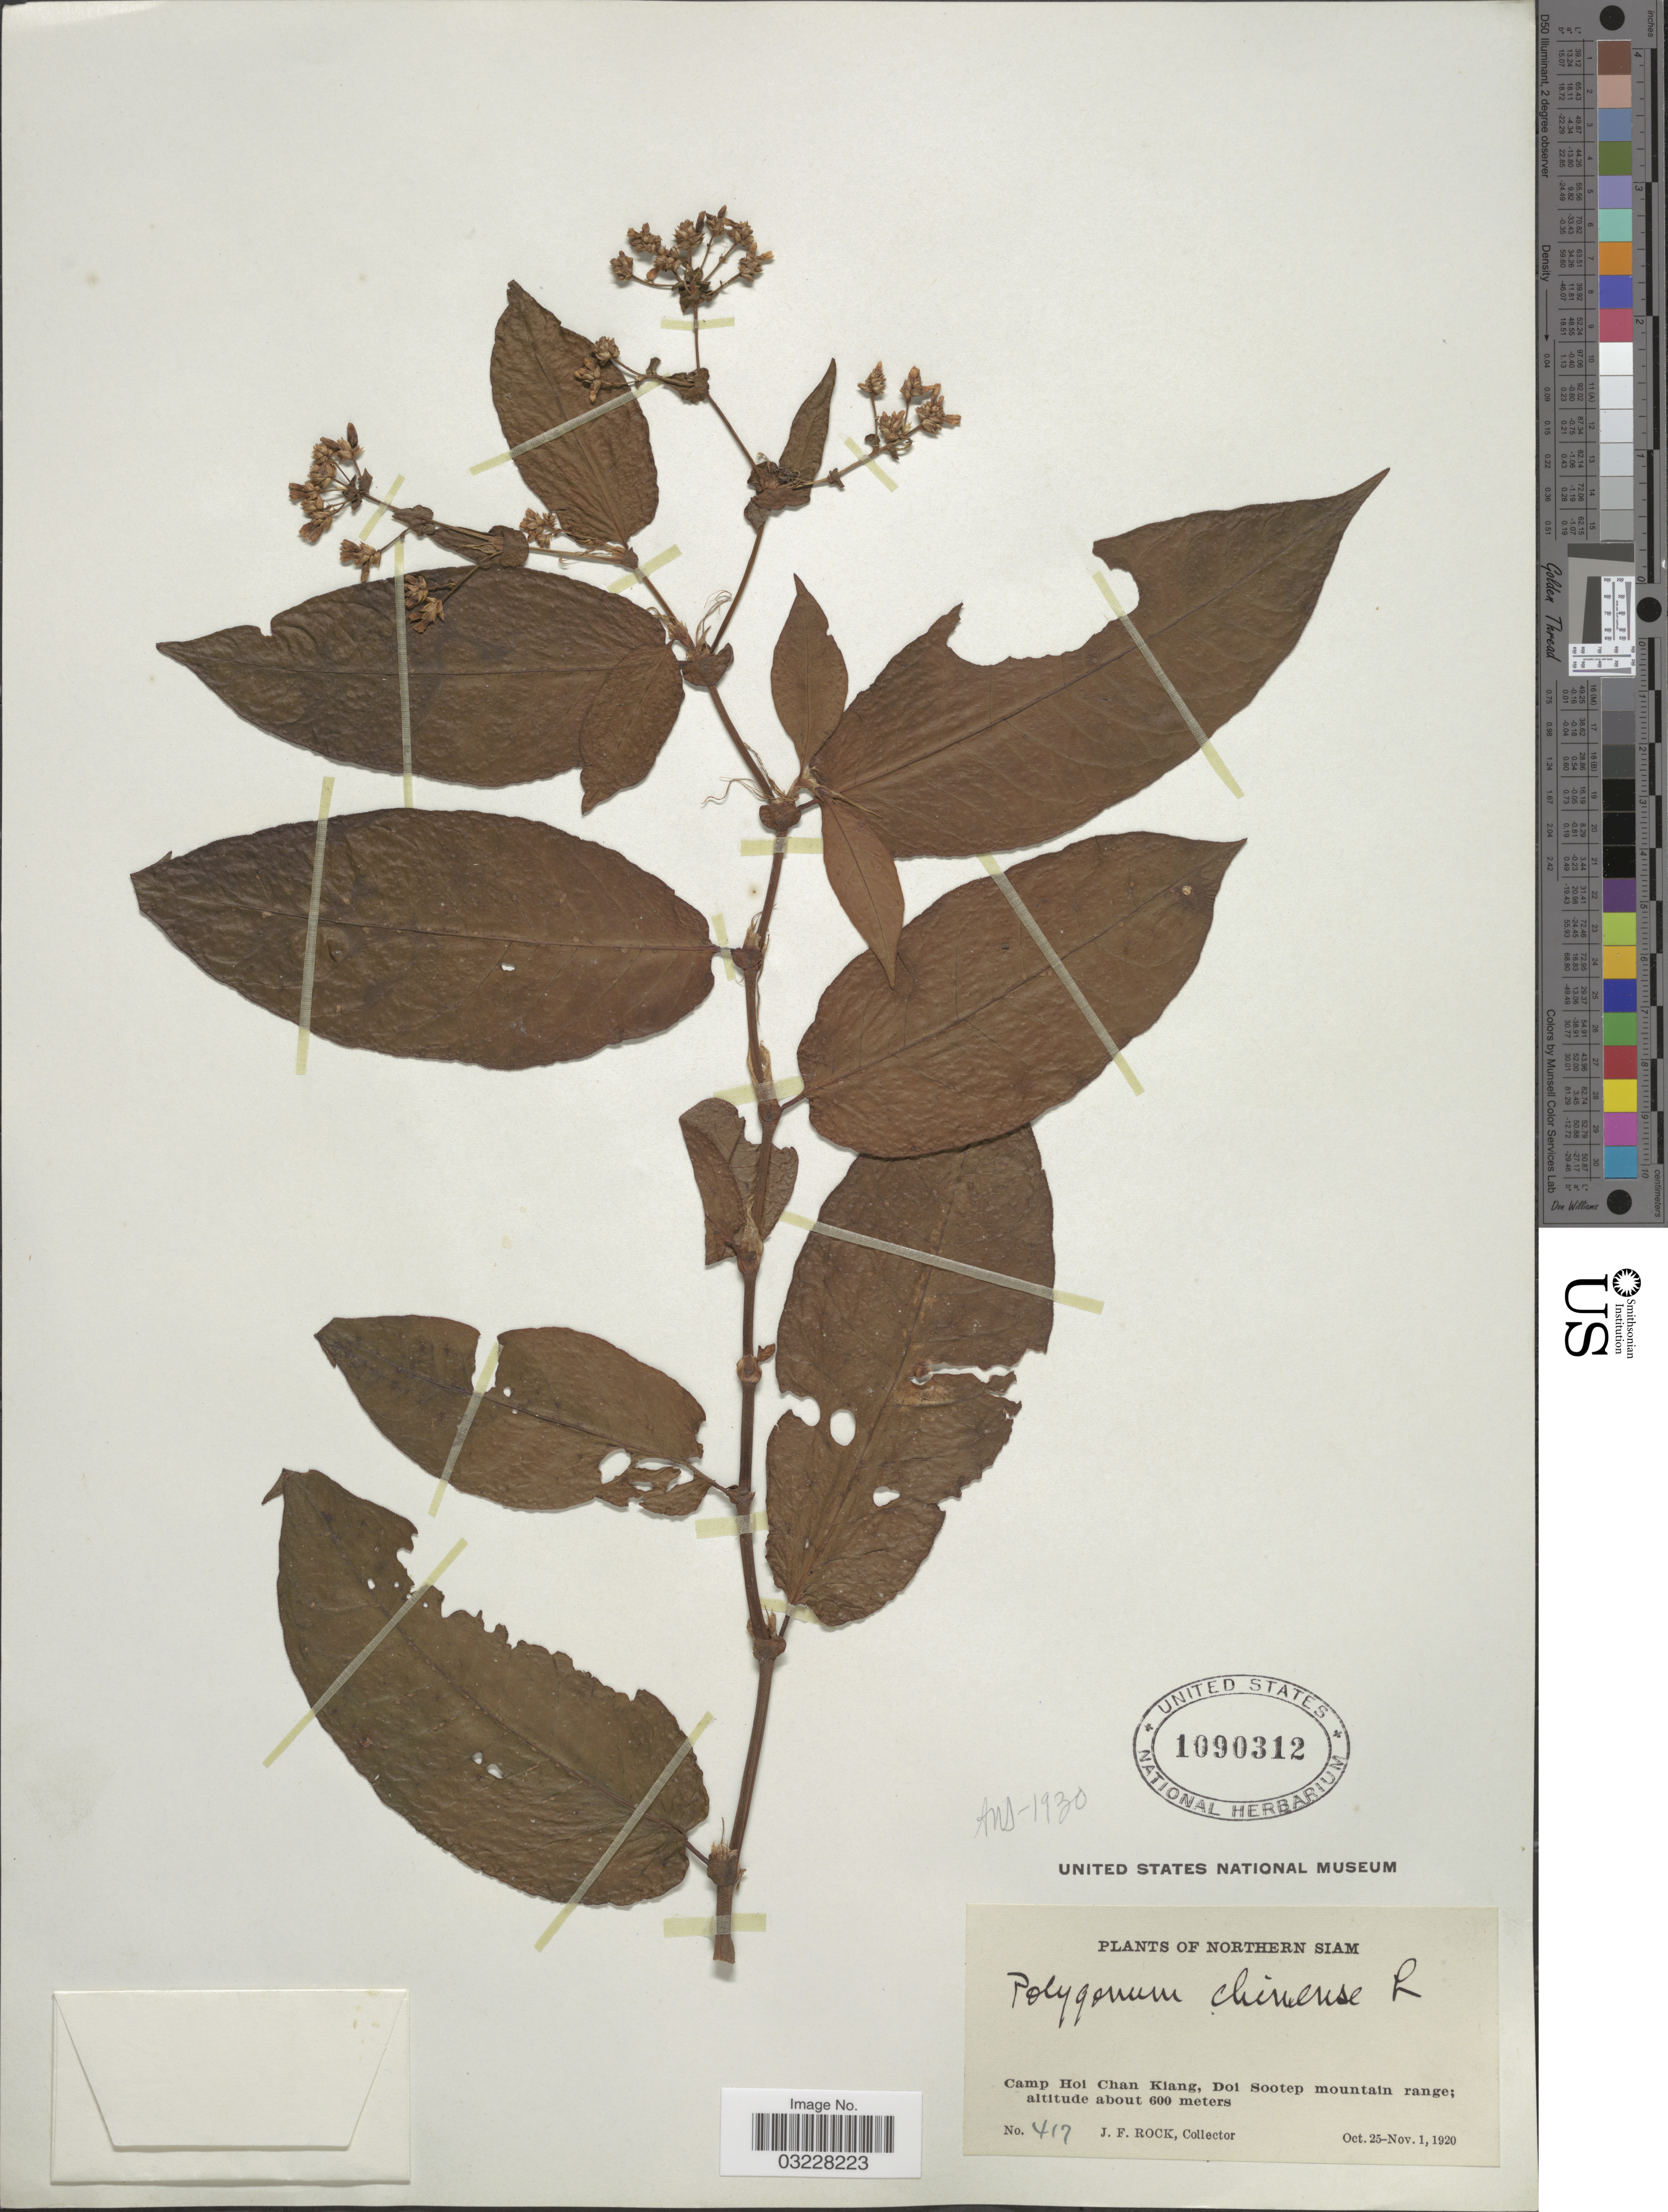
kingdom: Plantae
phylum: Tracheophyta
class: Magnoliopsida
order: Caryophyllales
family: Polygonaceae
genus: Polygonum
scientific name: Polygonum chinense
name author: L.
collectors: J. Rock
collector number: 417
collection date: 1920-10-25/1920-11-01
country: Thailand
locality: Northern Siam. Camp Hoi Chan Kiang, Doi Sootep mountain range.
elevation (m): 600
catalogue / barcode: US 1090312